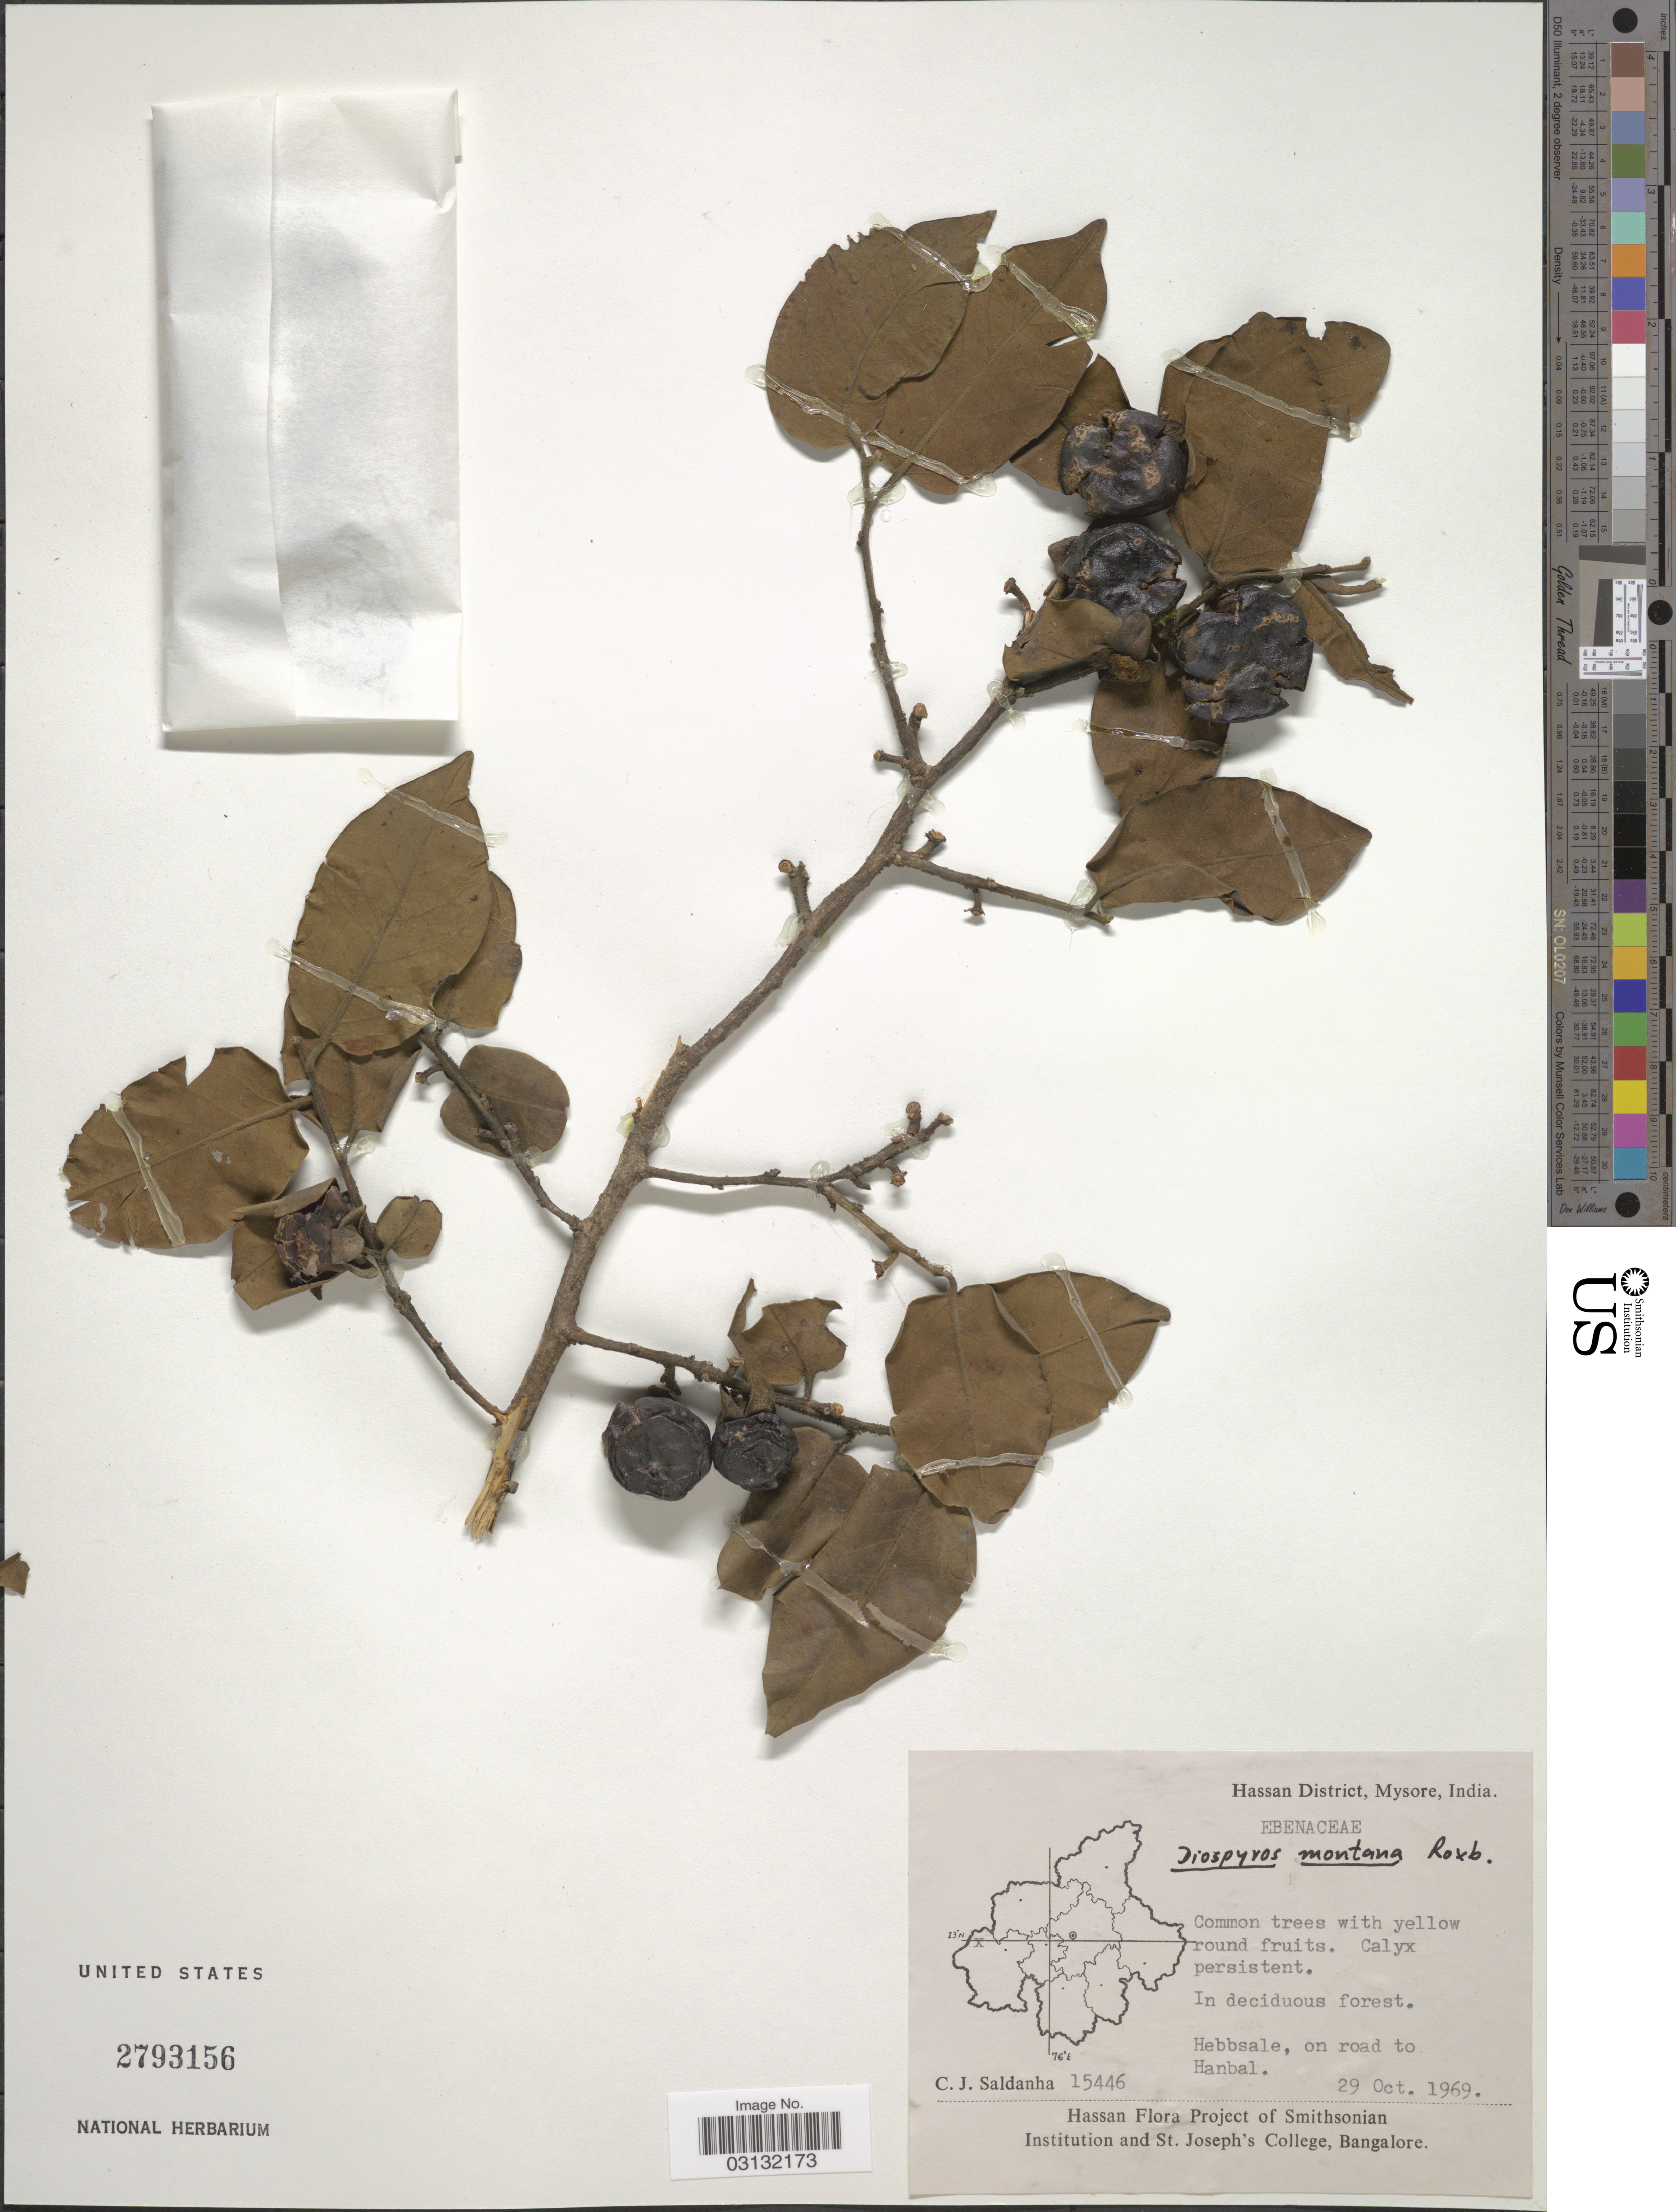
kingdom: Plantae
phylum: Tracheophyta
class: Magnoliopsida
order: Ericales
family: Ebenaceae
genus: Diospyros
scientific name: Diospyros montana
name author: Roxb.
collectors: C. J. Saldanha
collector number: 15446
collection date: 1969-10-29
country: India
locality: Hassan District, Mysore, India, Hebbsale, on road to Hanbal.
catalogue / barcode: US 2793156